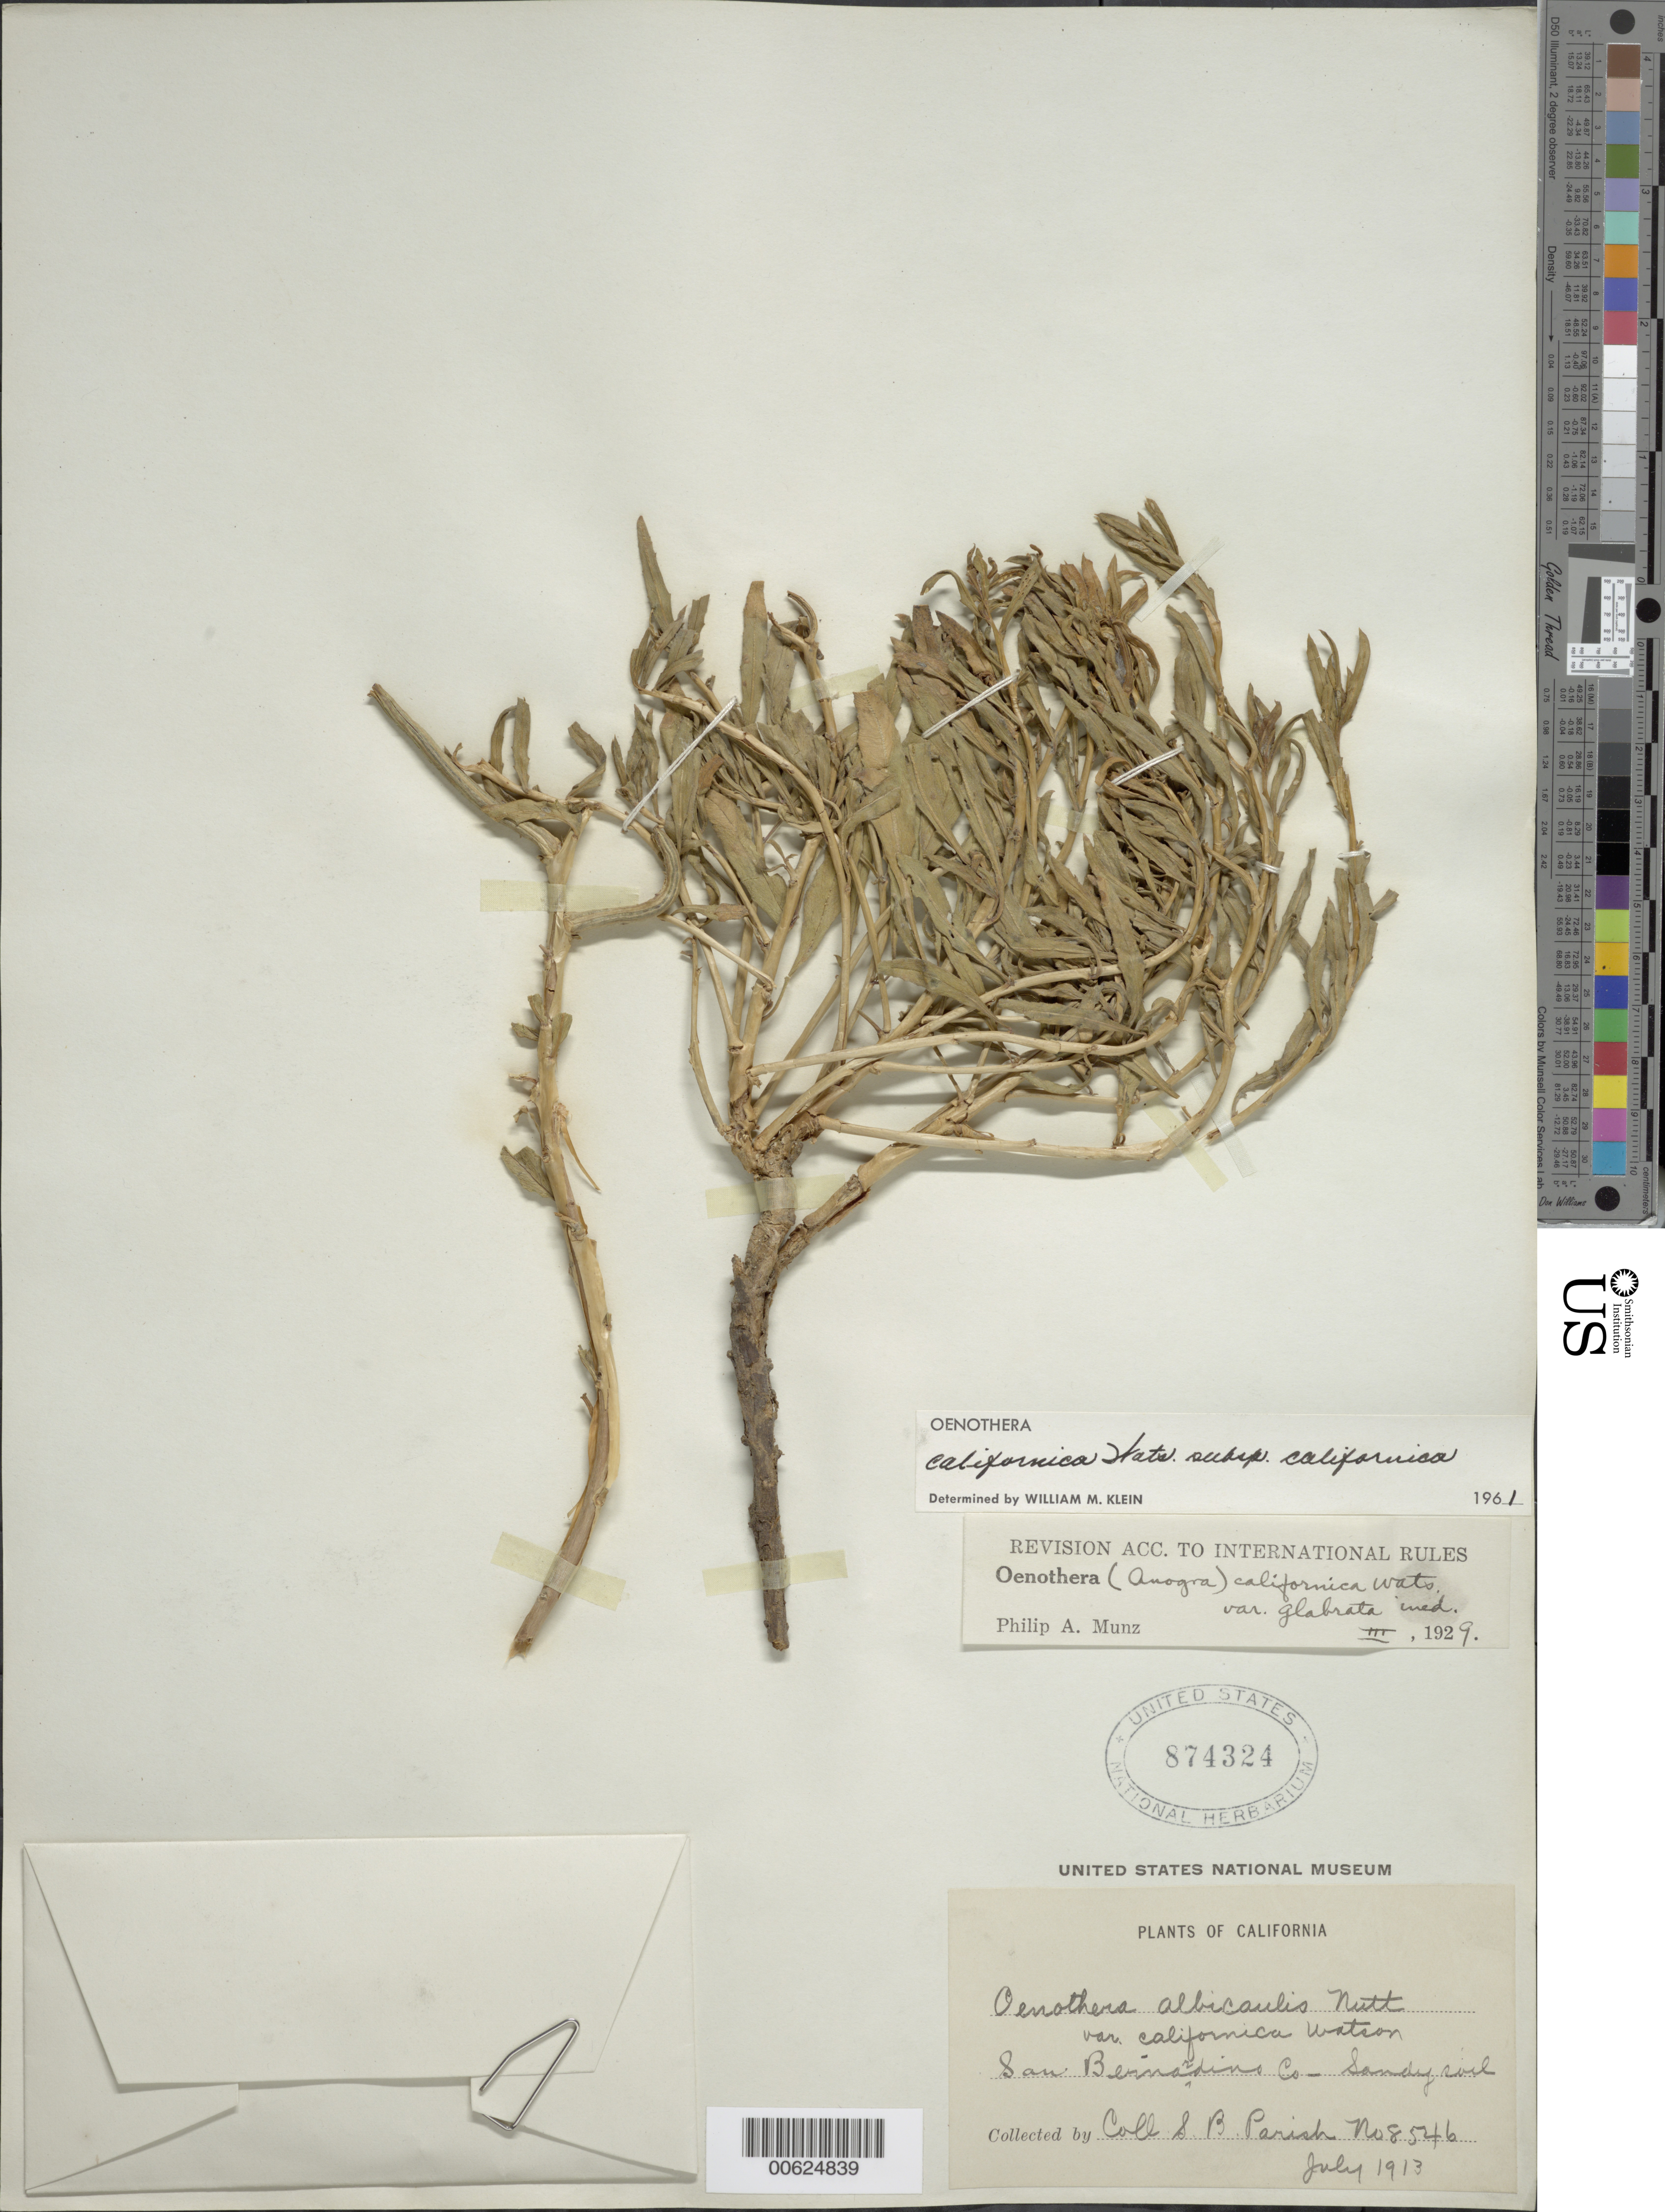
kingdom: Plantae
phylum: Tracheophyta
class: Magnoliopsida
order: Myrtales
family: Onagraceae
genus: Oenothera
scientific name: Oenothera avita subsp. californica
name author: (S. Watson) W.L. Wagner & Gandhi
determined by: Wagner, W. L., (BOT), Smithsonian Institution - National Museum of Natural History (UNITED STATES)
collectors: S. B. Parish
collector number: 8546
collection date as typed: Jul 1913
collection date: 1913-07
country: United States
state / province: California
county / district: San Bernardino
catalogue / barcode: US 874324